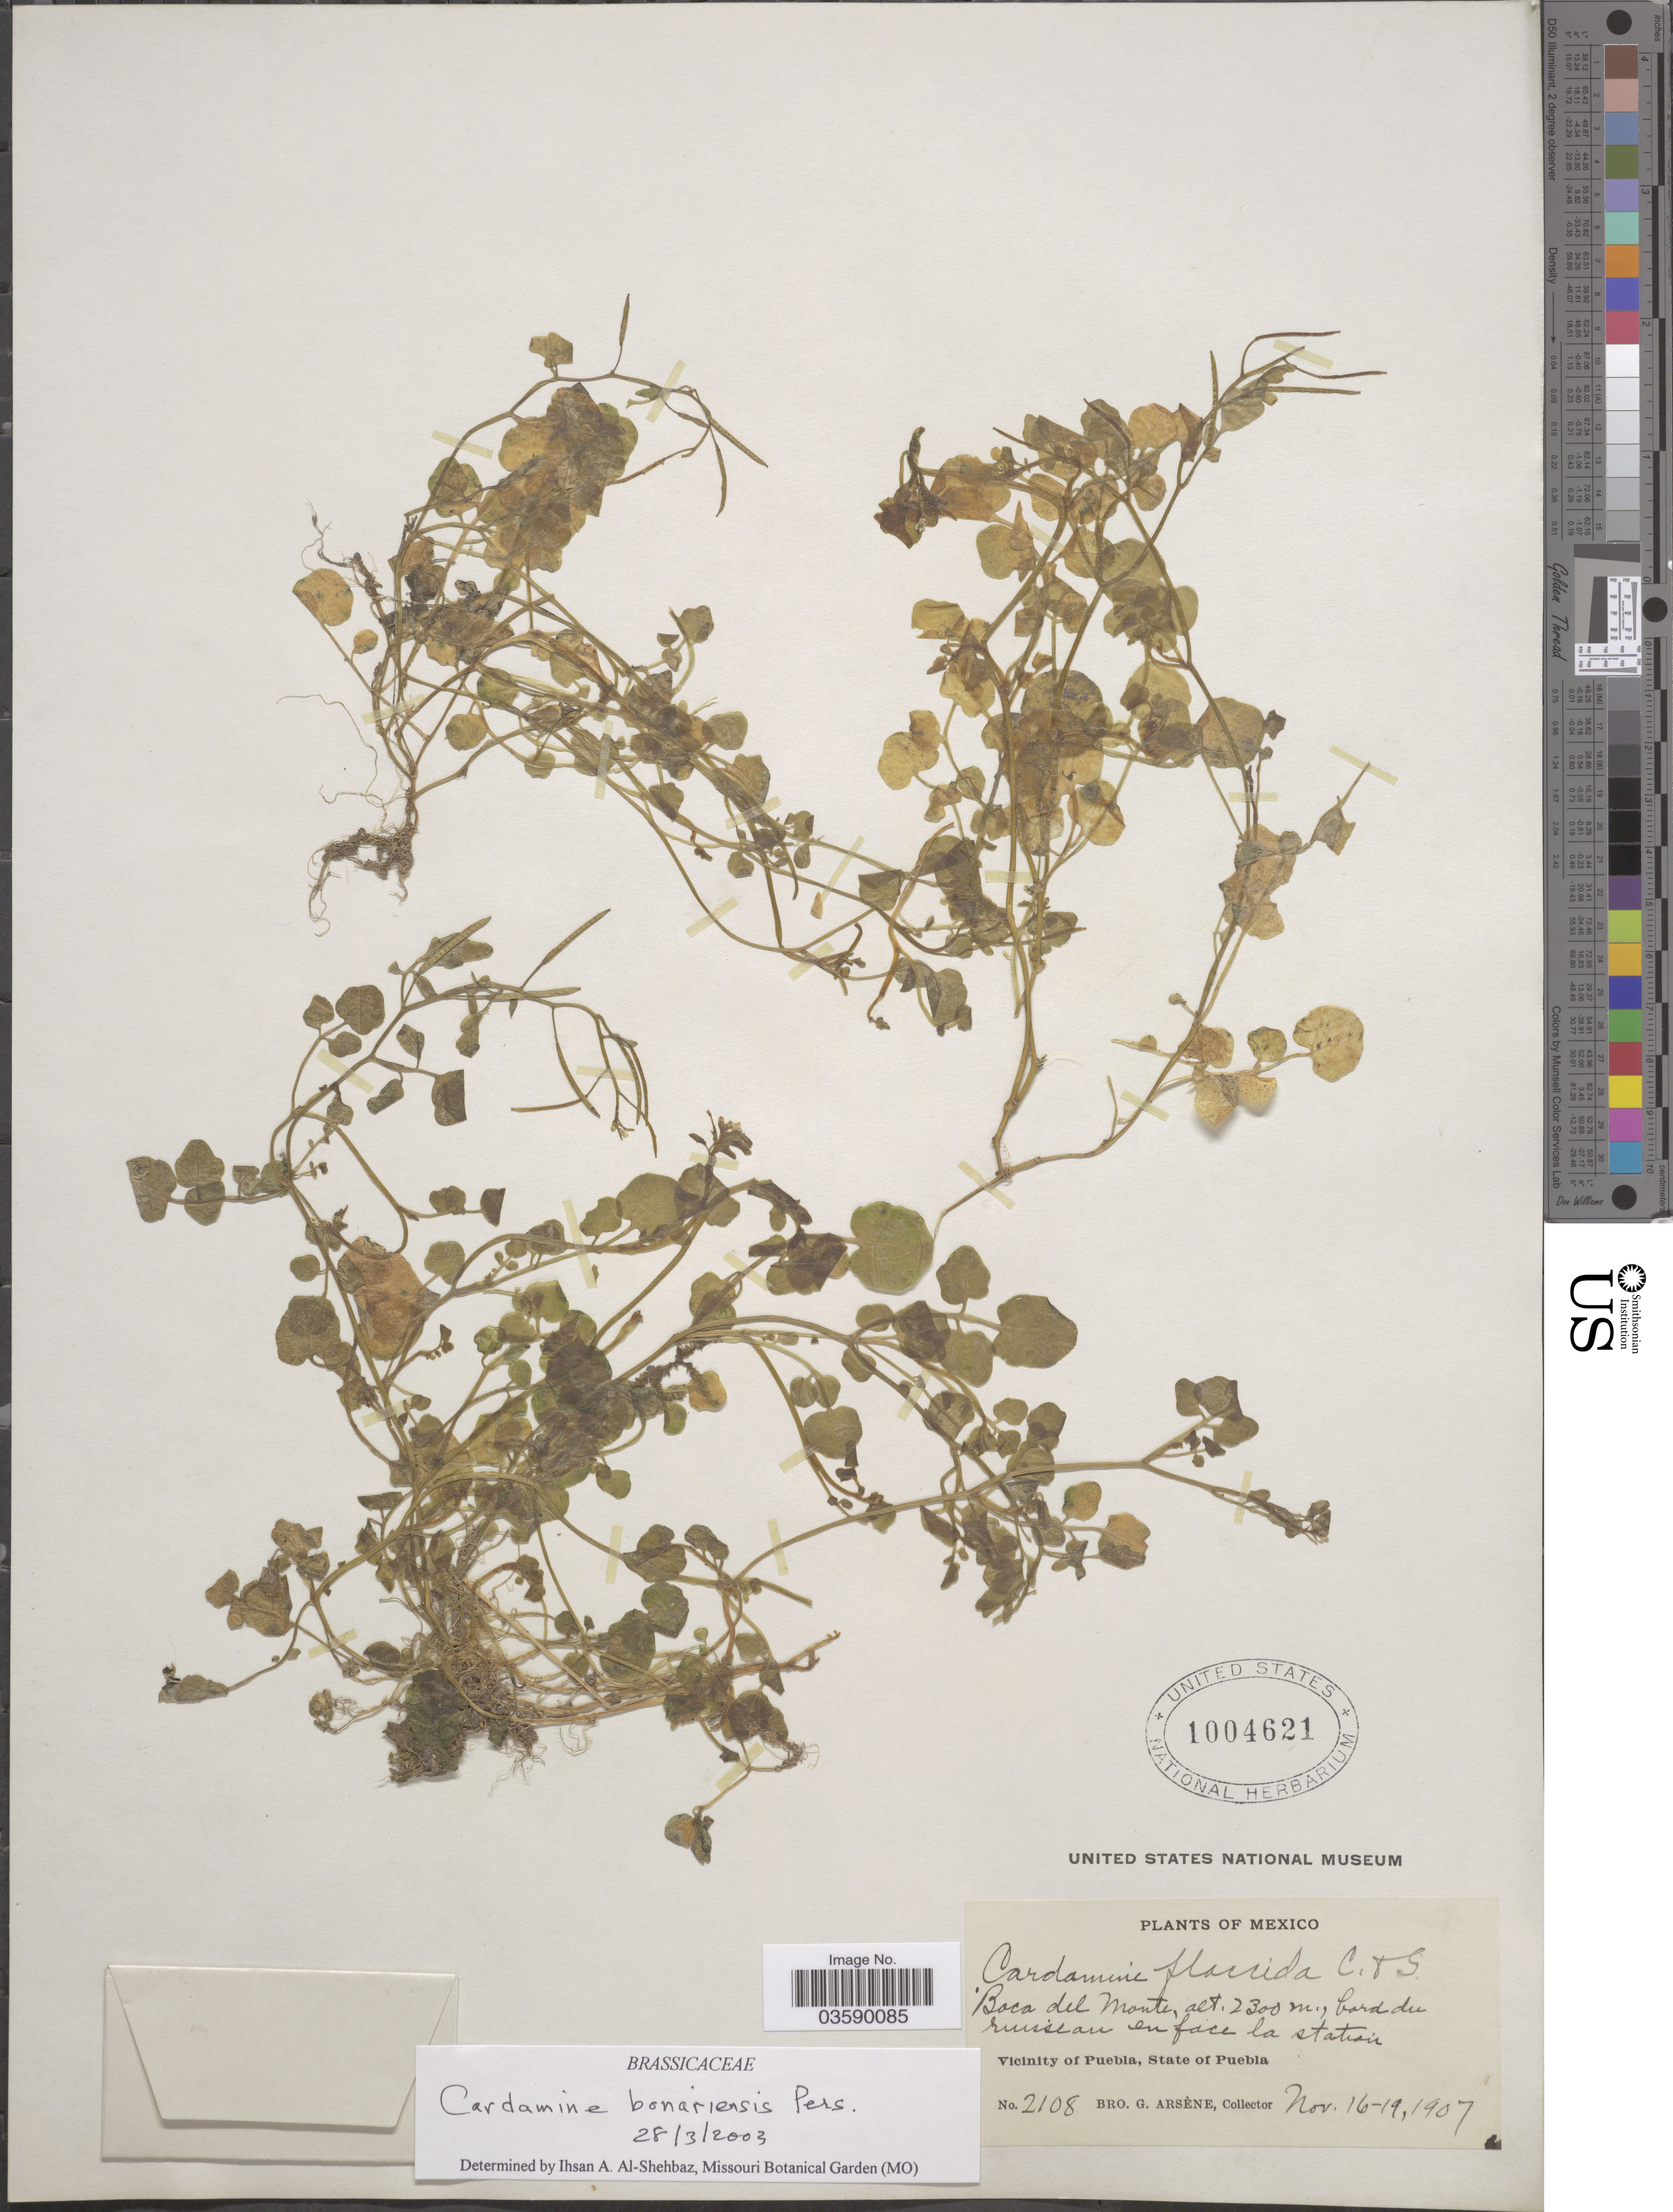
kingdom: Plantae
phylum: Tracheophyta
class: Magnoliopsida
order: Brassicales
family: Brassicaceae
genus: Cardamine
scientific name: Cardamine bonariensis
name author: Pers.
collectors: Bro. G. Arsène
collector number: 2108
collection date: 1907-11-16/1907-11-19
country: Mexico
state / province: Puebla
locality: Boca del Monte. Vicinity of Puebla.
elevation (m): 2300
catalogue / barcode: US 1004621